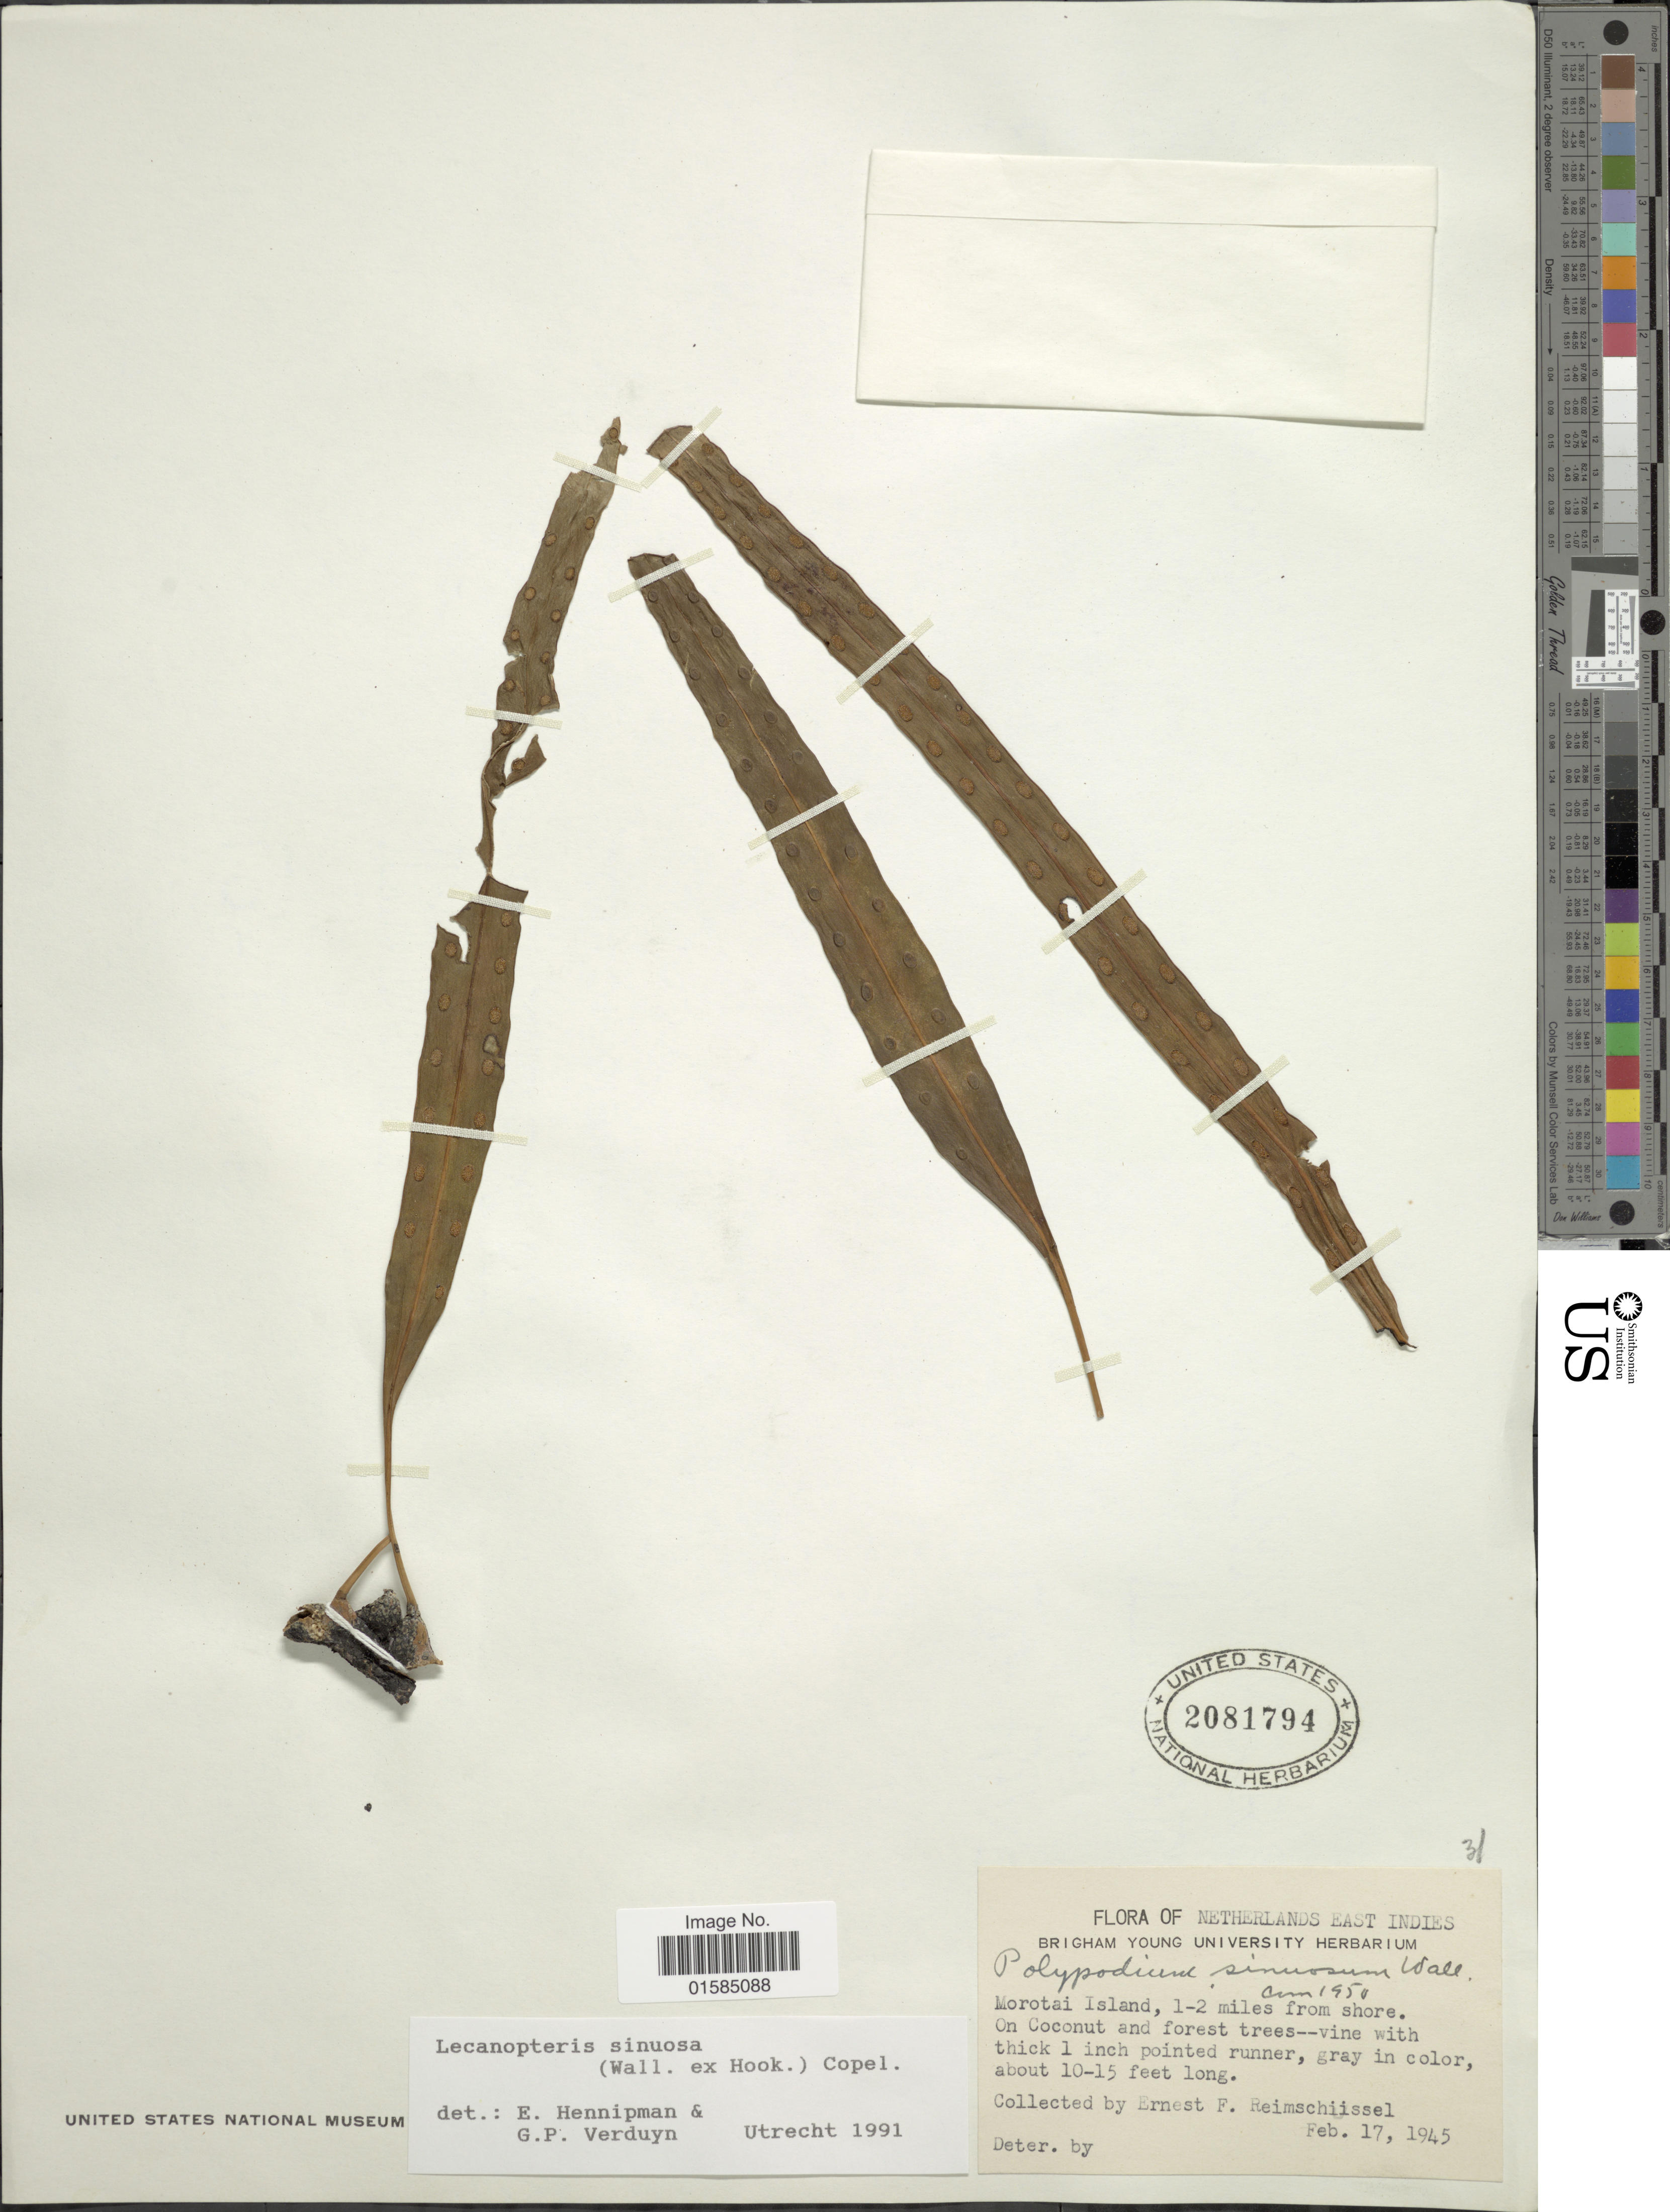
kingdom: Plantae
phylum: Tracheophyta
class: Polypodiopsida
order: Polypodiales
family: Polypodiaceae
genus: Lecanopteris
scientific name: Lecanopteris sinuosa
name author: (Wall. ex Hook.) Copel.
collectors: E. Reimschiissel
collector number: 31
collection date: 1945-02-17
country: Indonesia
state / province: Maluku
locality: Netherlands East Indies, Morotai Island, 1-2 miles from shore.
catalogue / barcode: US 2081794